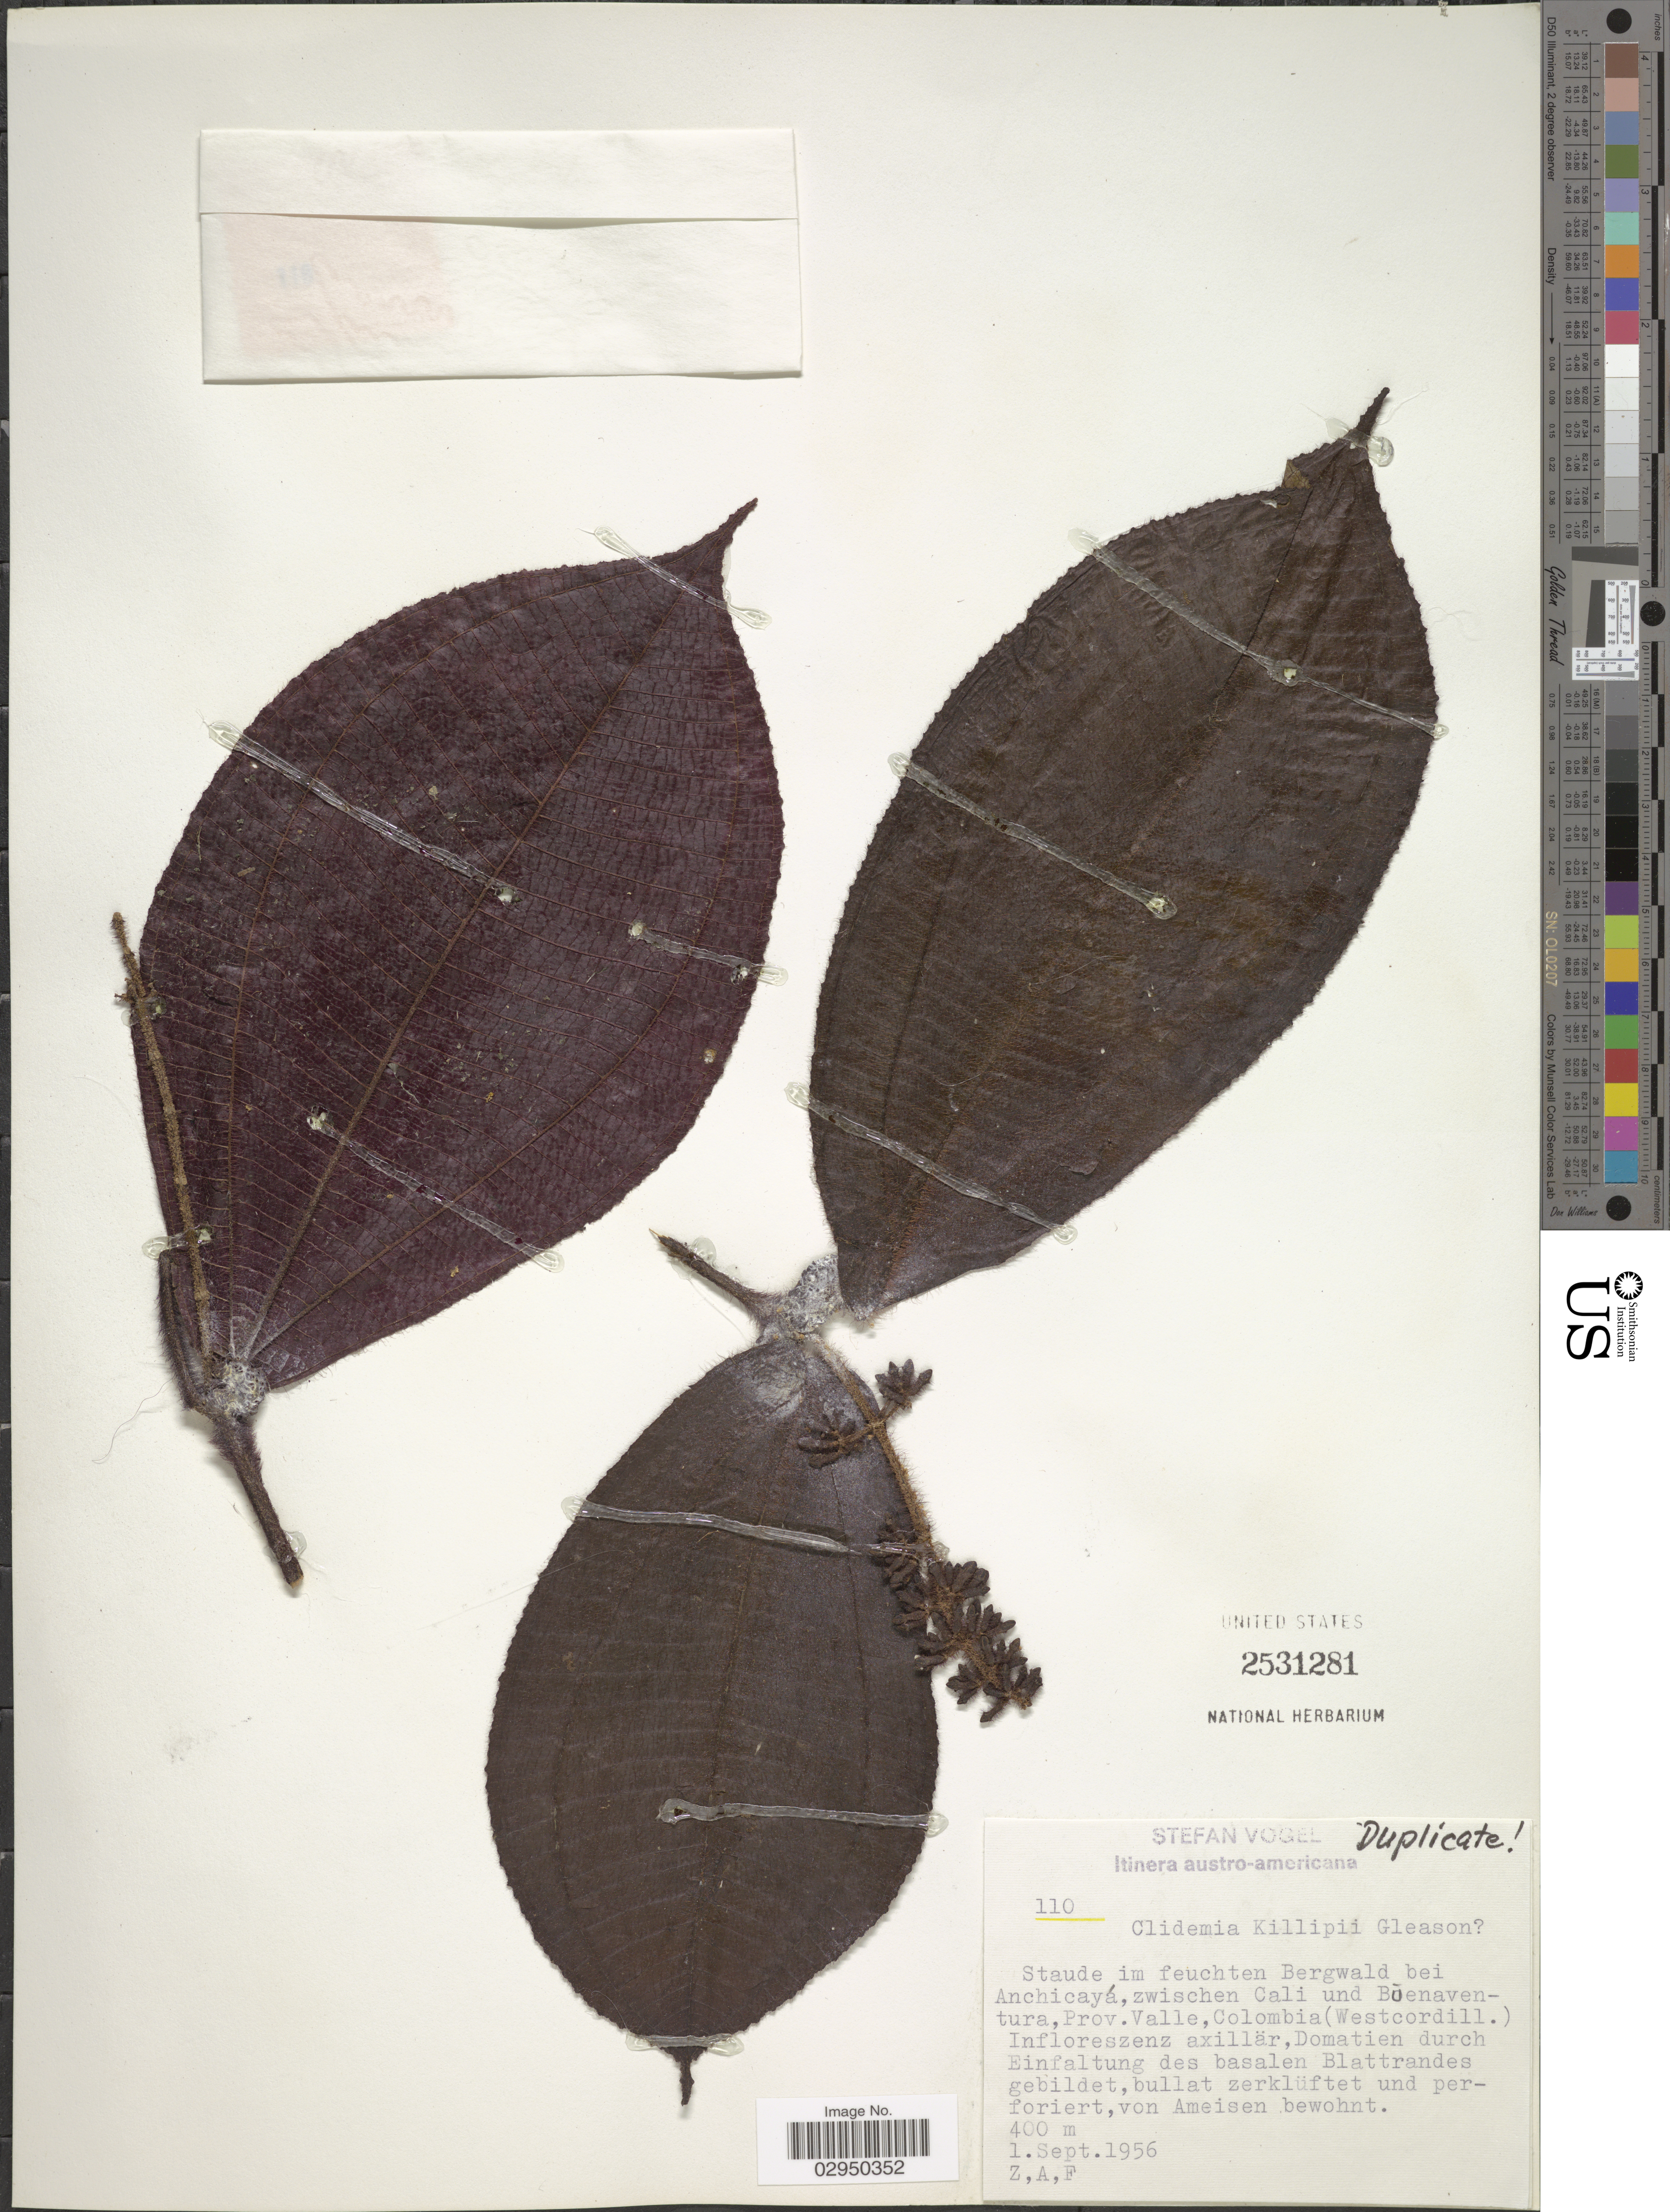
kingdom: Plantae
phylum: Tracheophyta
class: Magnoliopsida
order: Myrtales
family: Melastomataceae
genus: Clidemia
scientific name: Clidemia killipii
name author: Gleason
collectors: S. Vogel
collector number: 110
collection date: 1956-09-01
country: Colombia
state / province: Valle del Cauca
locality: Staude im feuchten Bergwald bei Anchicayá, zwischen Cali und Buenaventura (Westcordill.).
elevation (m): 400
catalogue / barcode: US 2531281